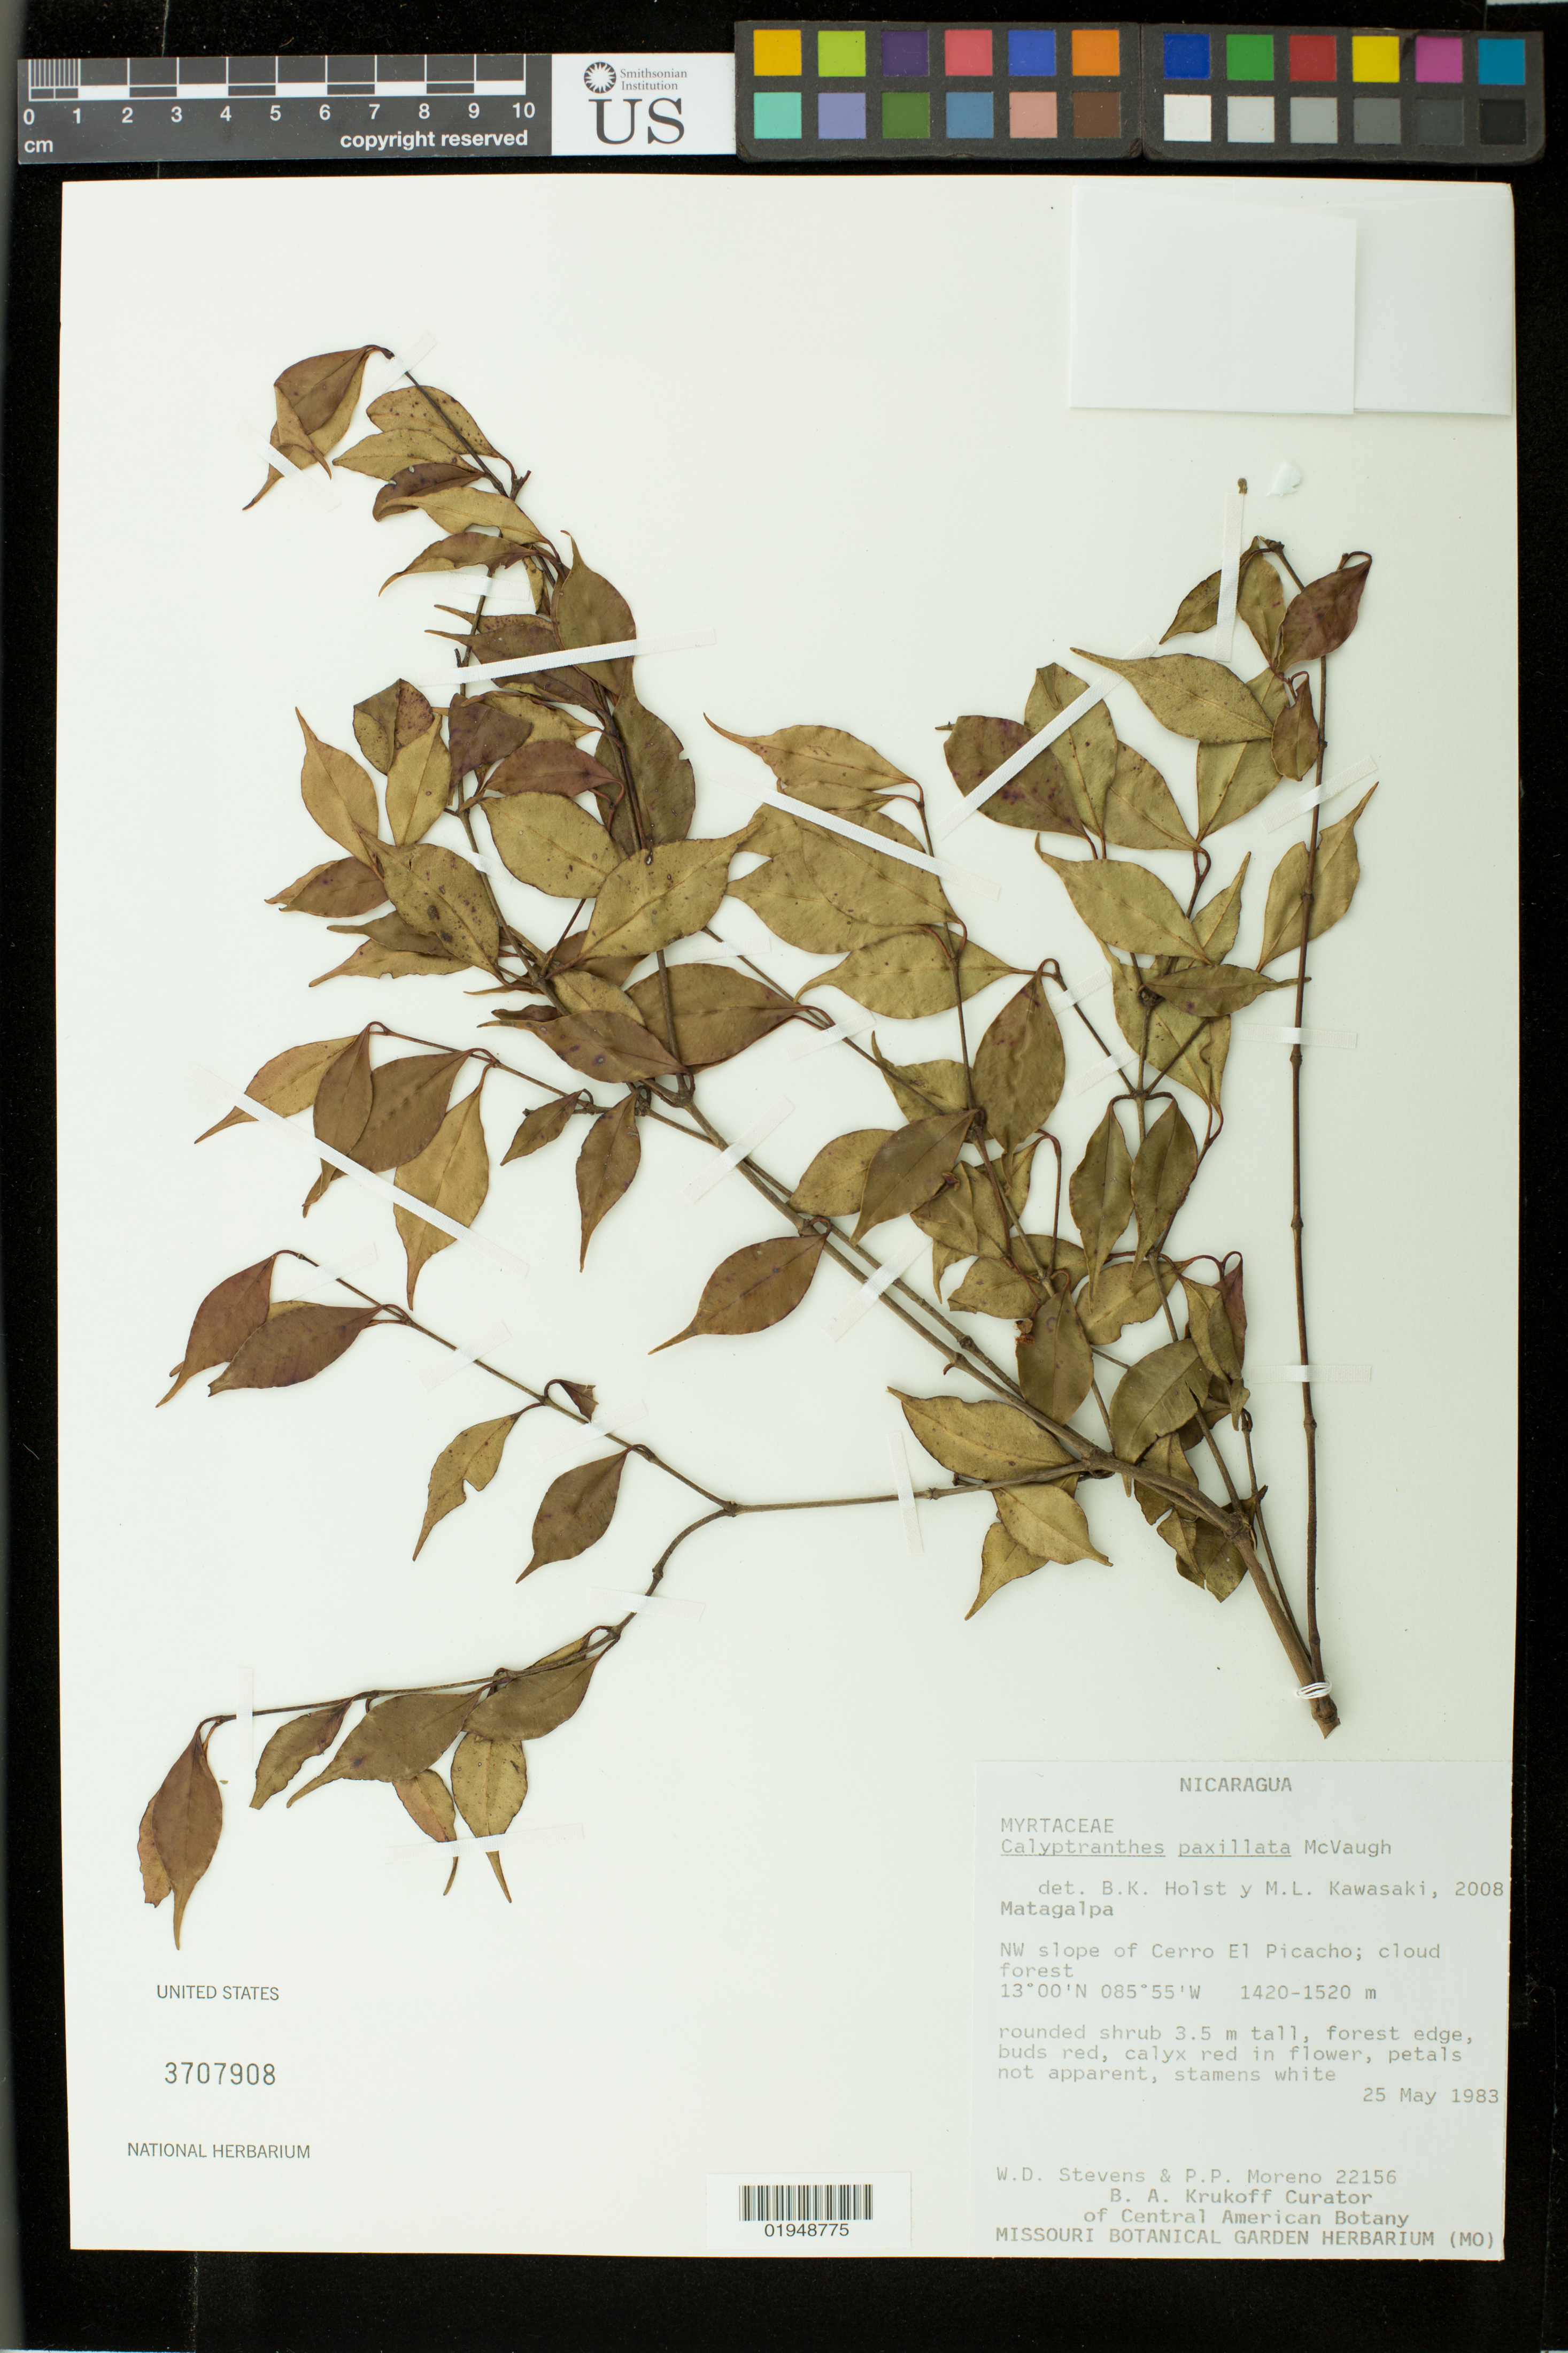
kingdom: Plantae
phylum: Tracheophyta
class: Magnoliopsida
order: Myrtales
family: Myrtaceae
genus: Myrcia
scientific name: Myrcia paxillata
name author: (McVaugh) A.R. Lourenço & Sánchez-Cháv.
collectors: W. D. Stevens & P. Moreno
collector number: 22156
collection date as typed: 25 May 1983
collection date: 1983-05-25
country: Nicaragua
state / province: Matagalpa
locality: NW slope of Cerro El Picacho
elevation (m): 1450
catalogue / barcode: US 3707908